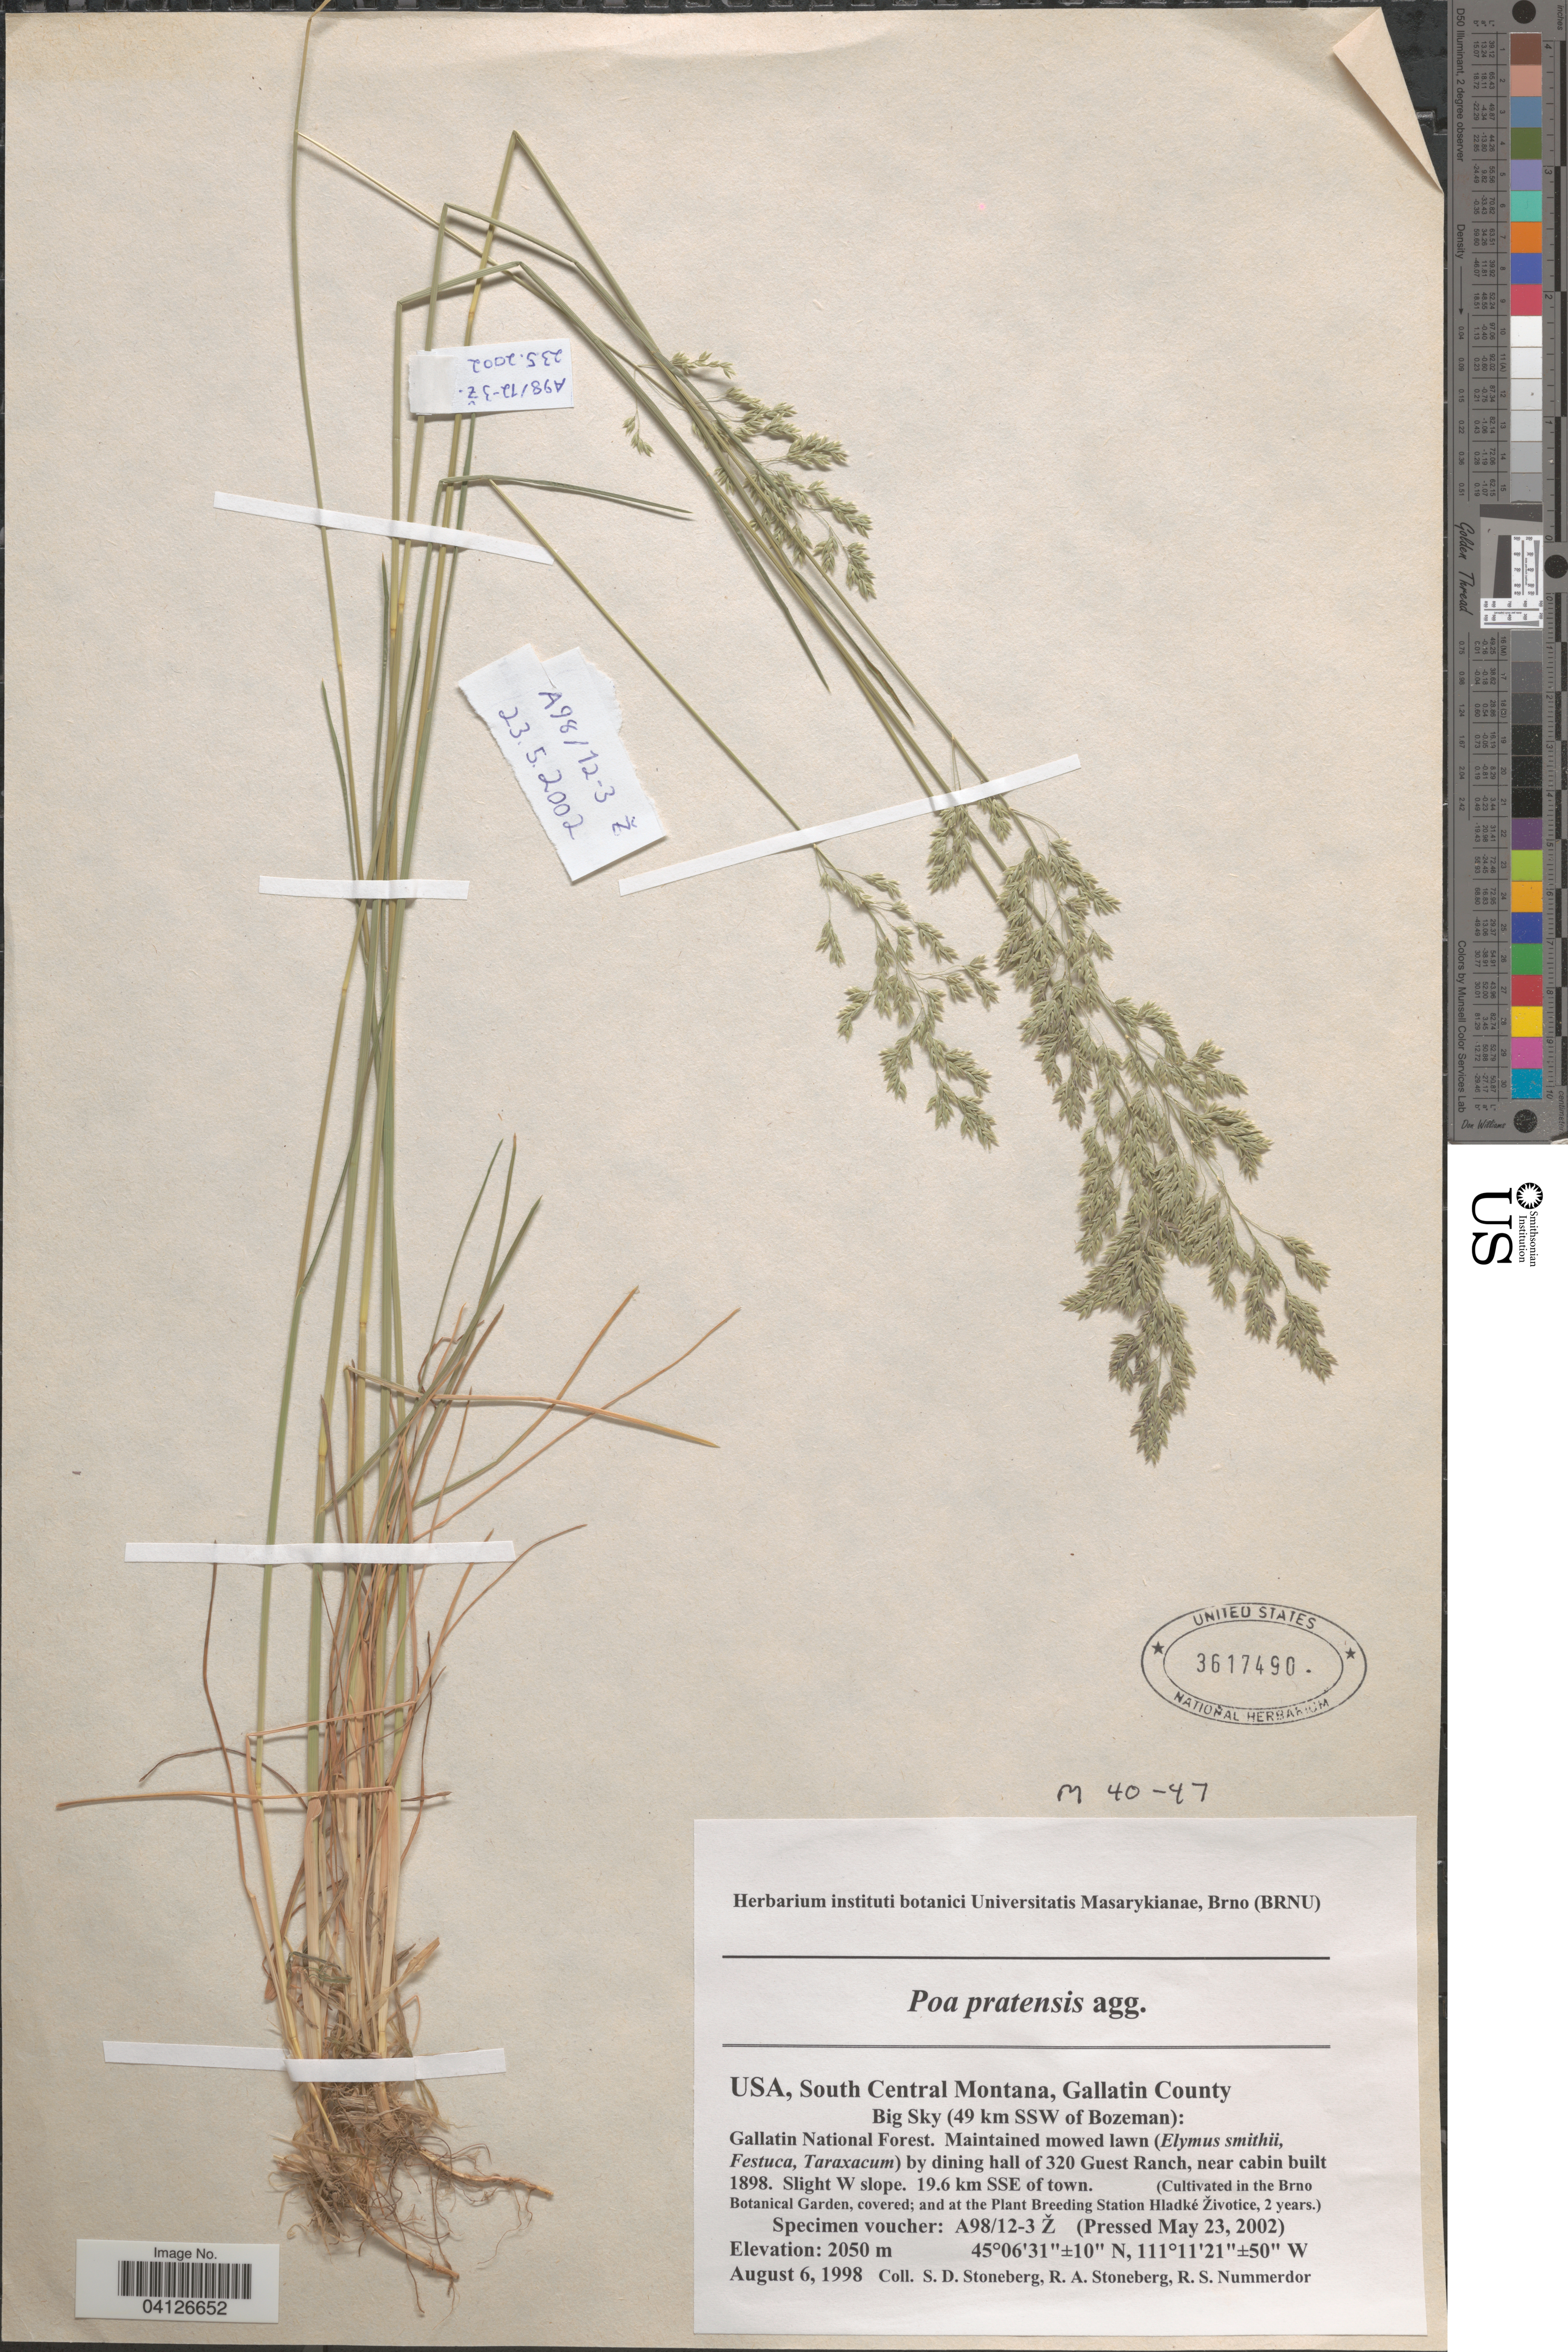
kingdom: Plantae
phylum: Tracheophyta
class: Liliopsida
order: Poales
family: Poaceae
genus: Poa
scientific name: Poa pratensis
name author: L.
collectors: Ex herb. instituti botanici Universitatis Masarykianae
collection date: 2002-05-23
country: Czechia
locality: (Cultivated in the Brno Botanical Garden, covered; and at the Plant Breeding Station Hladké Životice, 2 years.).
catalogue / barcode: US 3617490